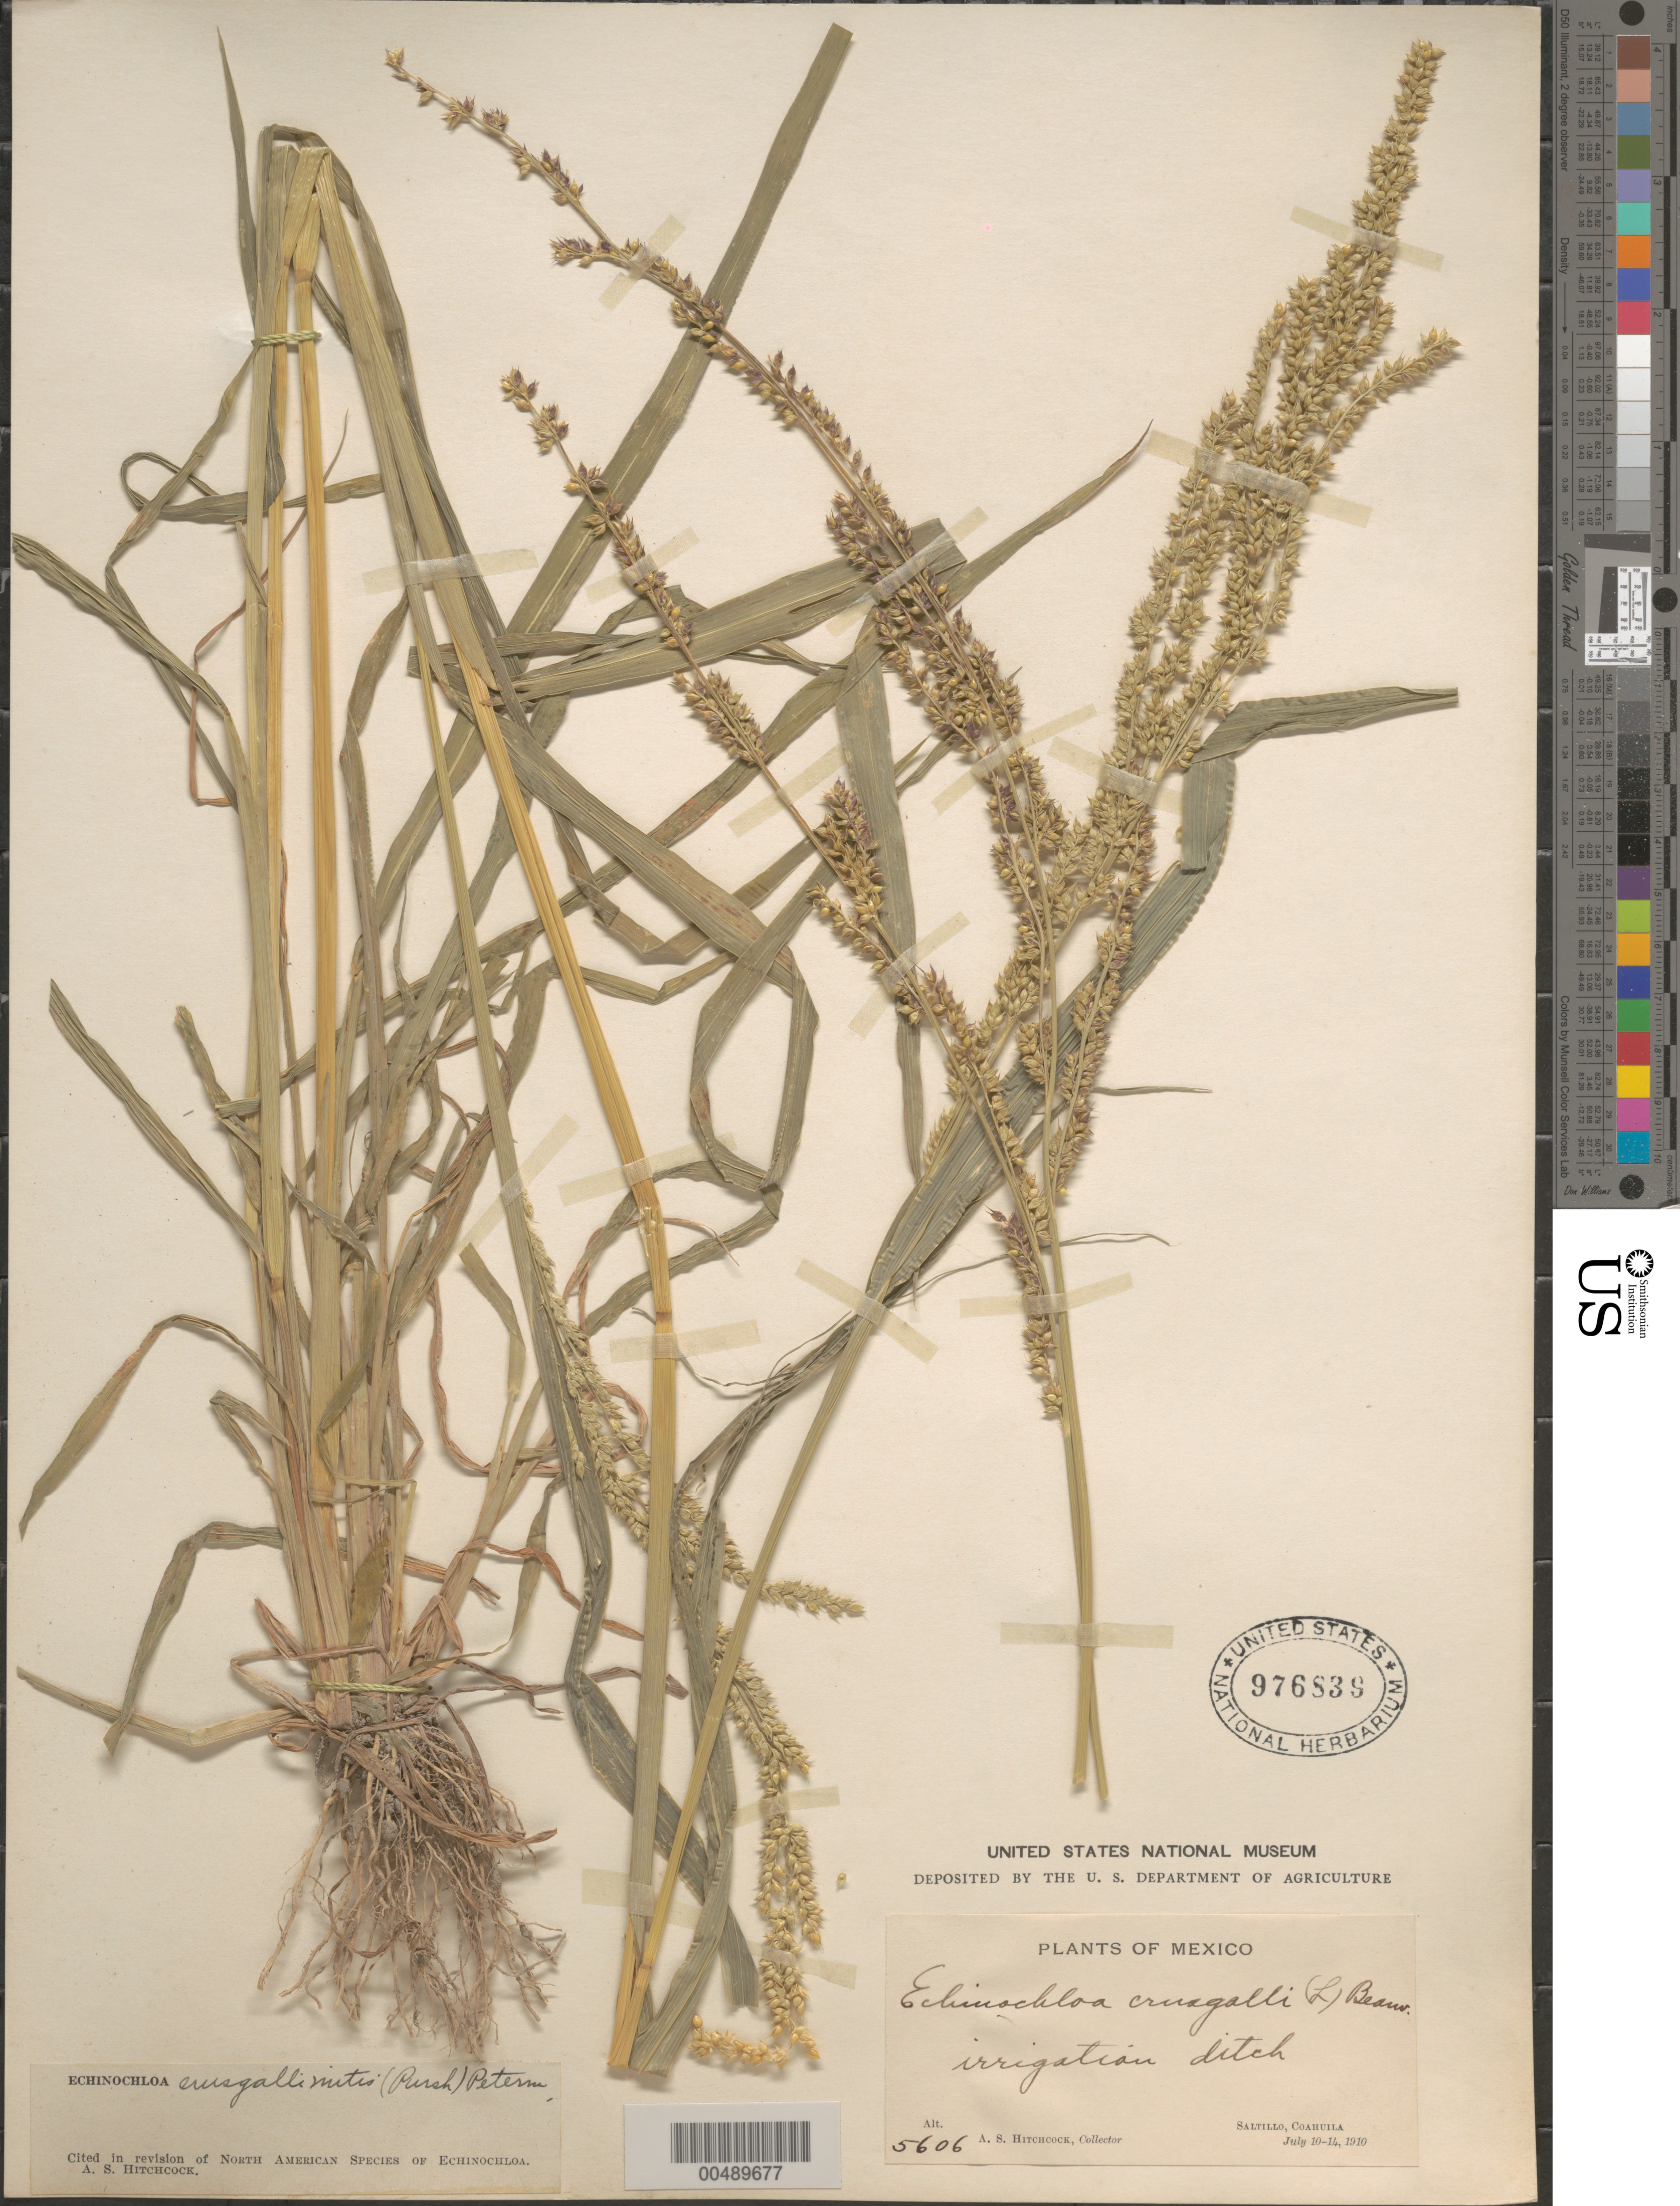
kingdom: Plantae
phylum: Tracheophyta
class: Liliopsida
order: Poales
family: Poaceae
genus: Echinochloa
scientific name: Echinochloa colona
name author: (L.) Link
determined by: Dávila, P. D.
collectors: A. S. Hitchcock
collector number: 5606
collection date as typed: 10 Jul 1910 to 14 Jul 1910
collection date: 1910-07-10/1910-07-14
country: Mexico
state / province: Coahuila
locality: Saltillo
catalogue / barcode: US 976839